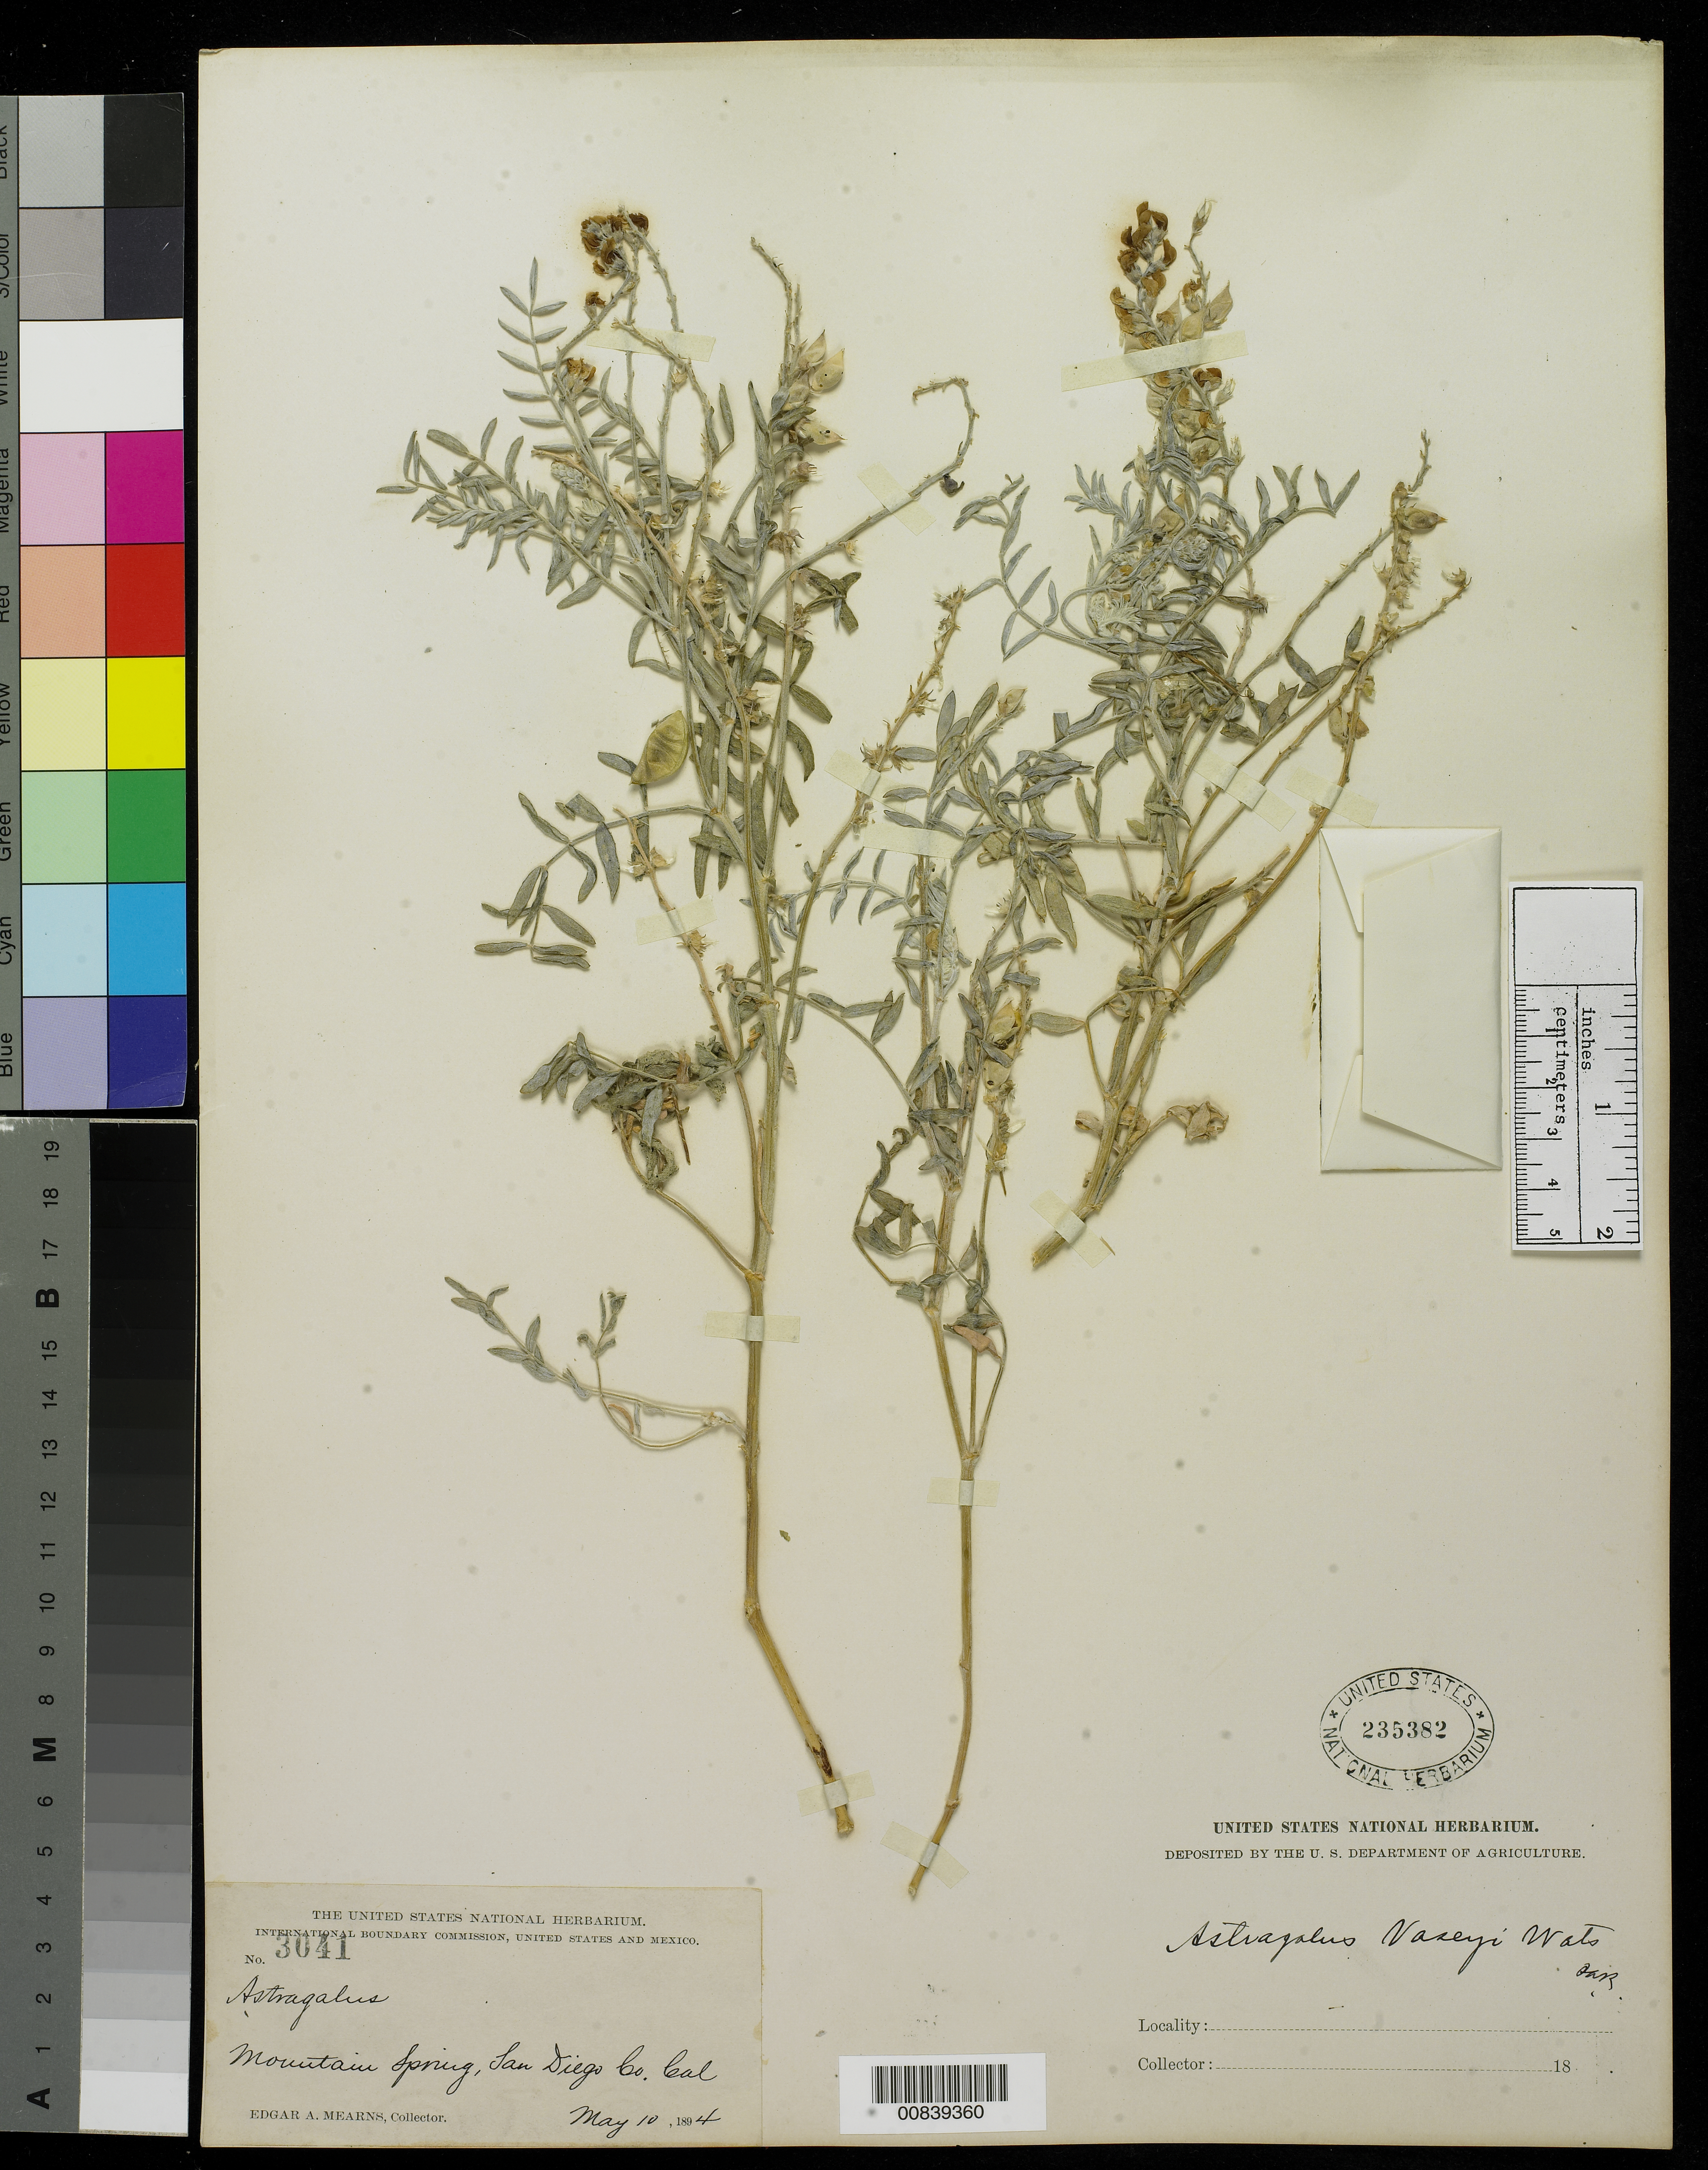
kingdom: Plantae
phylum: Tracheophyta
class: Magnoliopsida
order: Fabales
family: Fabaceae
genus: Astragalus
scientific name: Astragalus vaseyi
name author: S. Watson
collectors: E. A. Mearns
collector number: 3041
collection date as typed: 10 May 1894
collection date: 1894-05-10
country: United States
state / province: California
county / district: San Diego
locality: Mountain Spring, San Diego County, California.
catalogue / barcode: US 235382